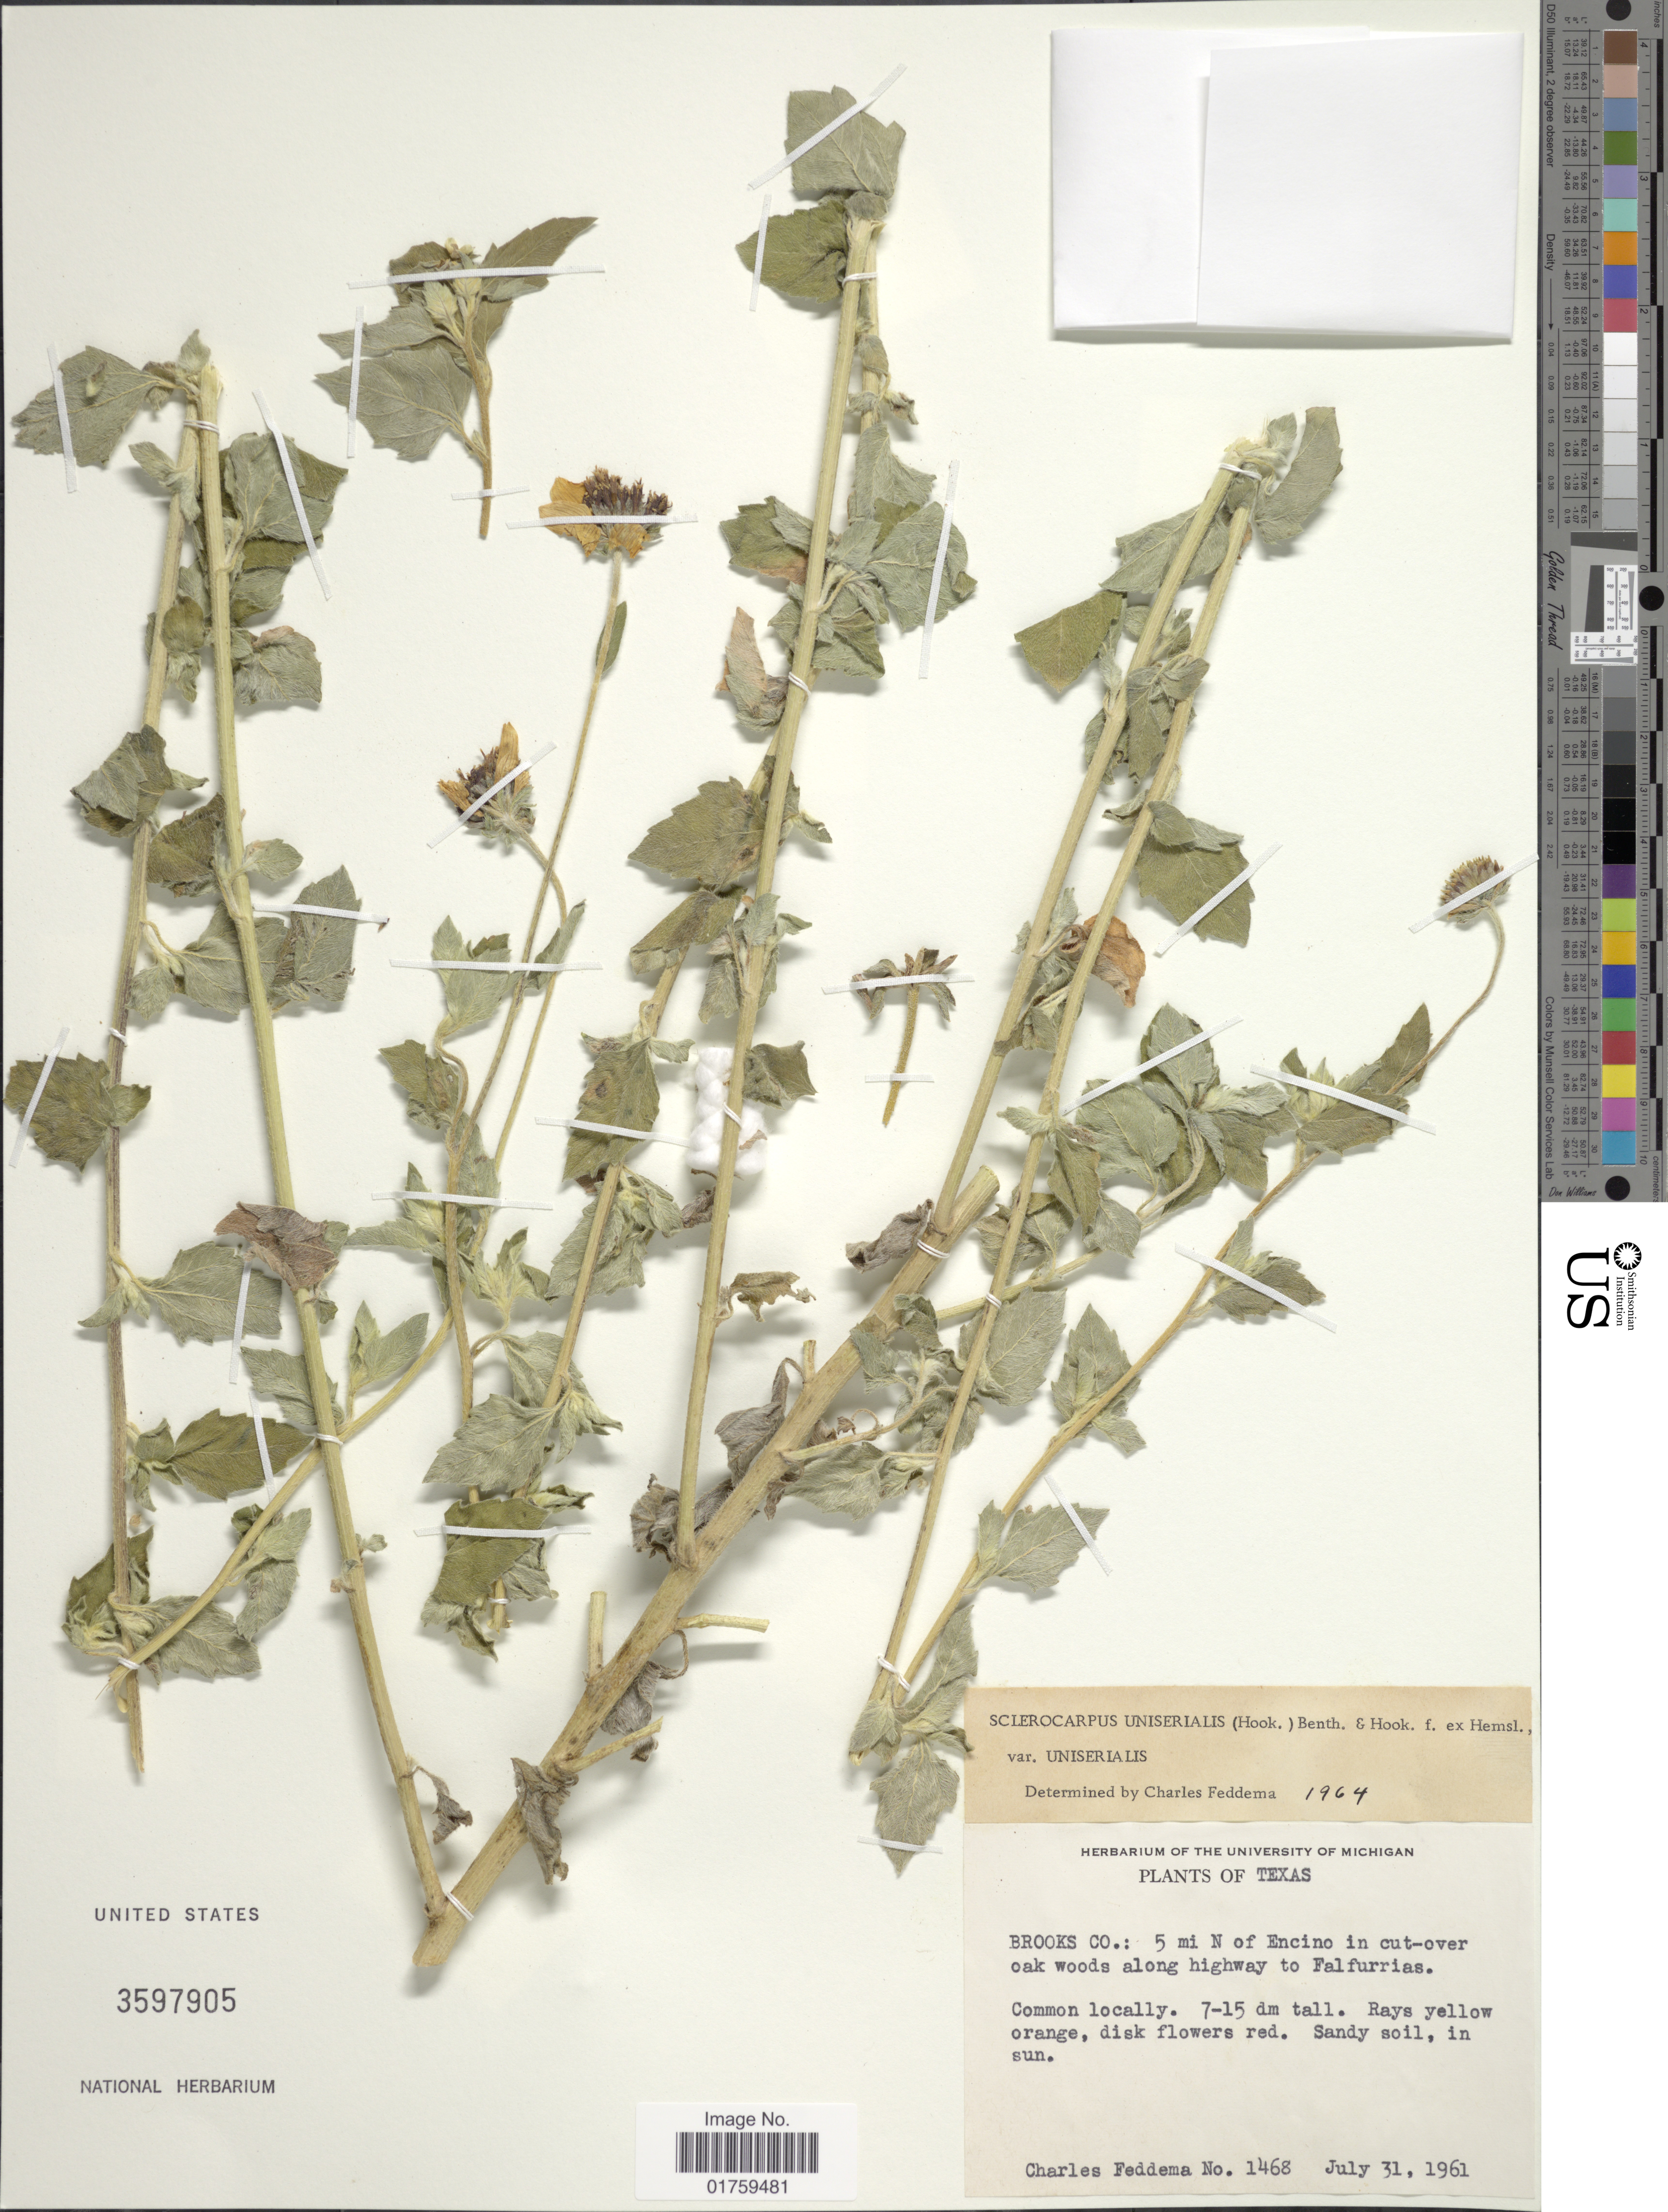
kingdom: Plantae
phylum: Tracheophyta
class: Magnoliopsida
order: Asterales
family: Asteraceae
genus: Sclerocarpus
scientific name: Sclerocarpus uniserialis var. frutescens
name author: (Brandegee) Feddema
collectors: C. Feddema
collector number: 1468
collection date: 1961-07-31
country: United States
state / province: Texas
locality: Texas. Brooks Co.: 5 mi N of Encino in cut-over oak woods along highway to Falfurrias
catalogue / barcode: US 3597905